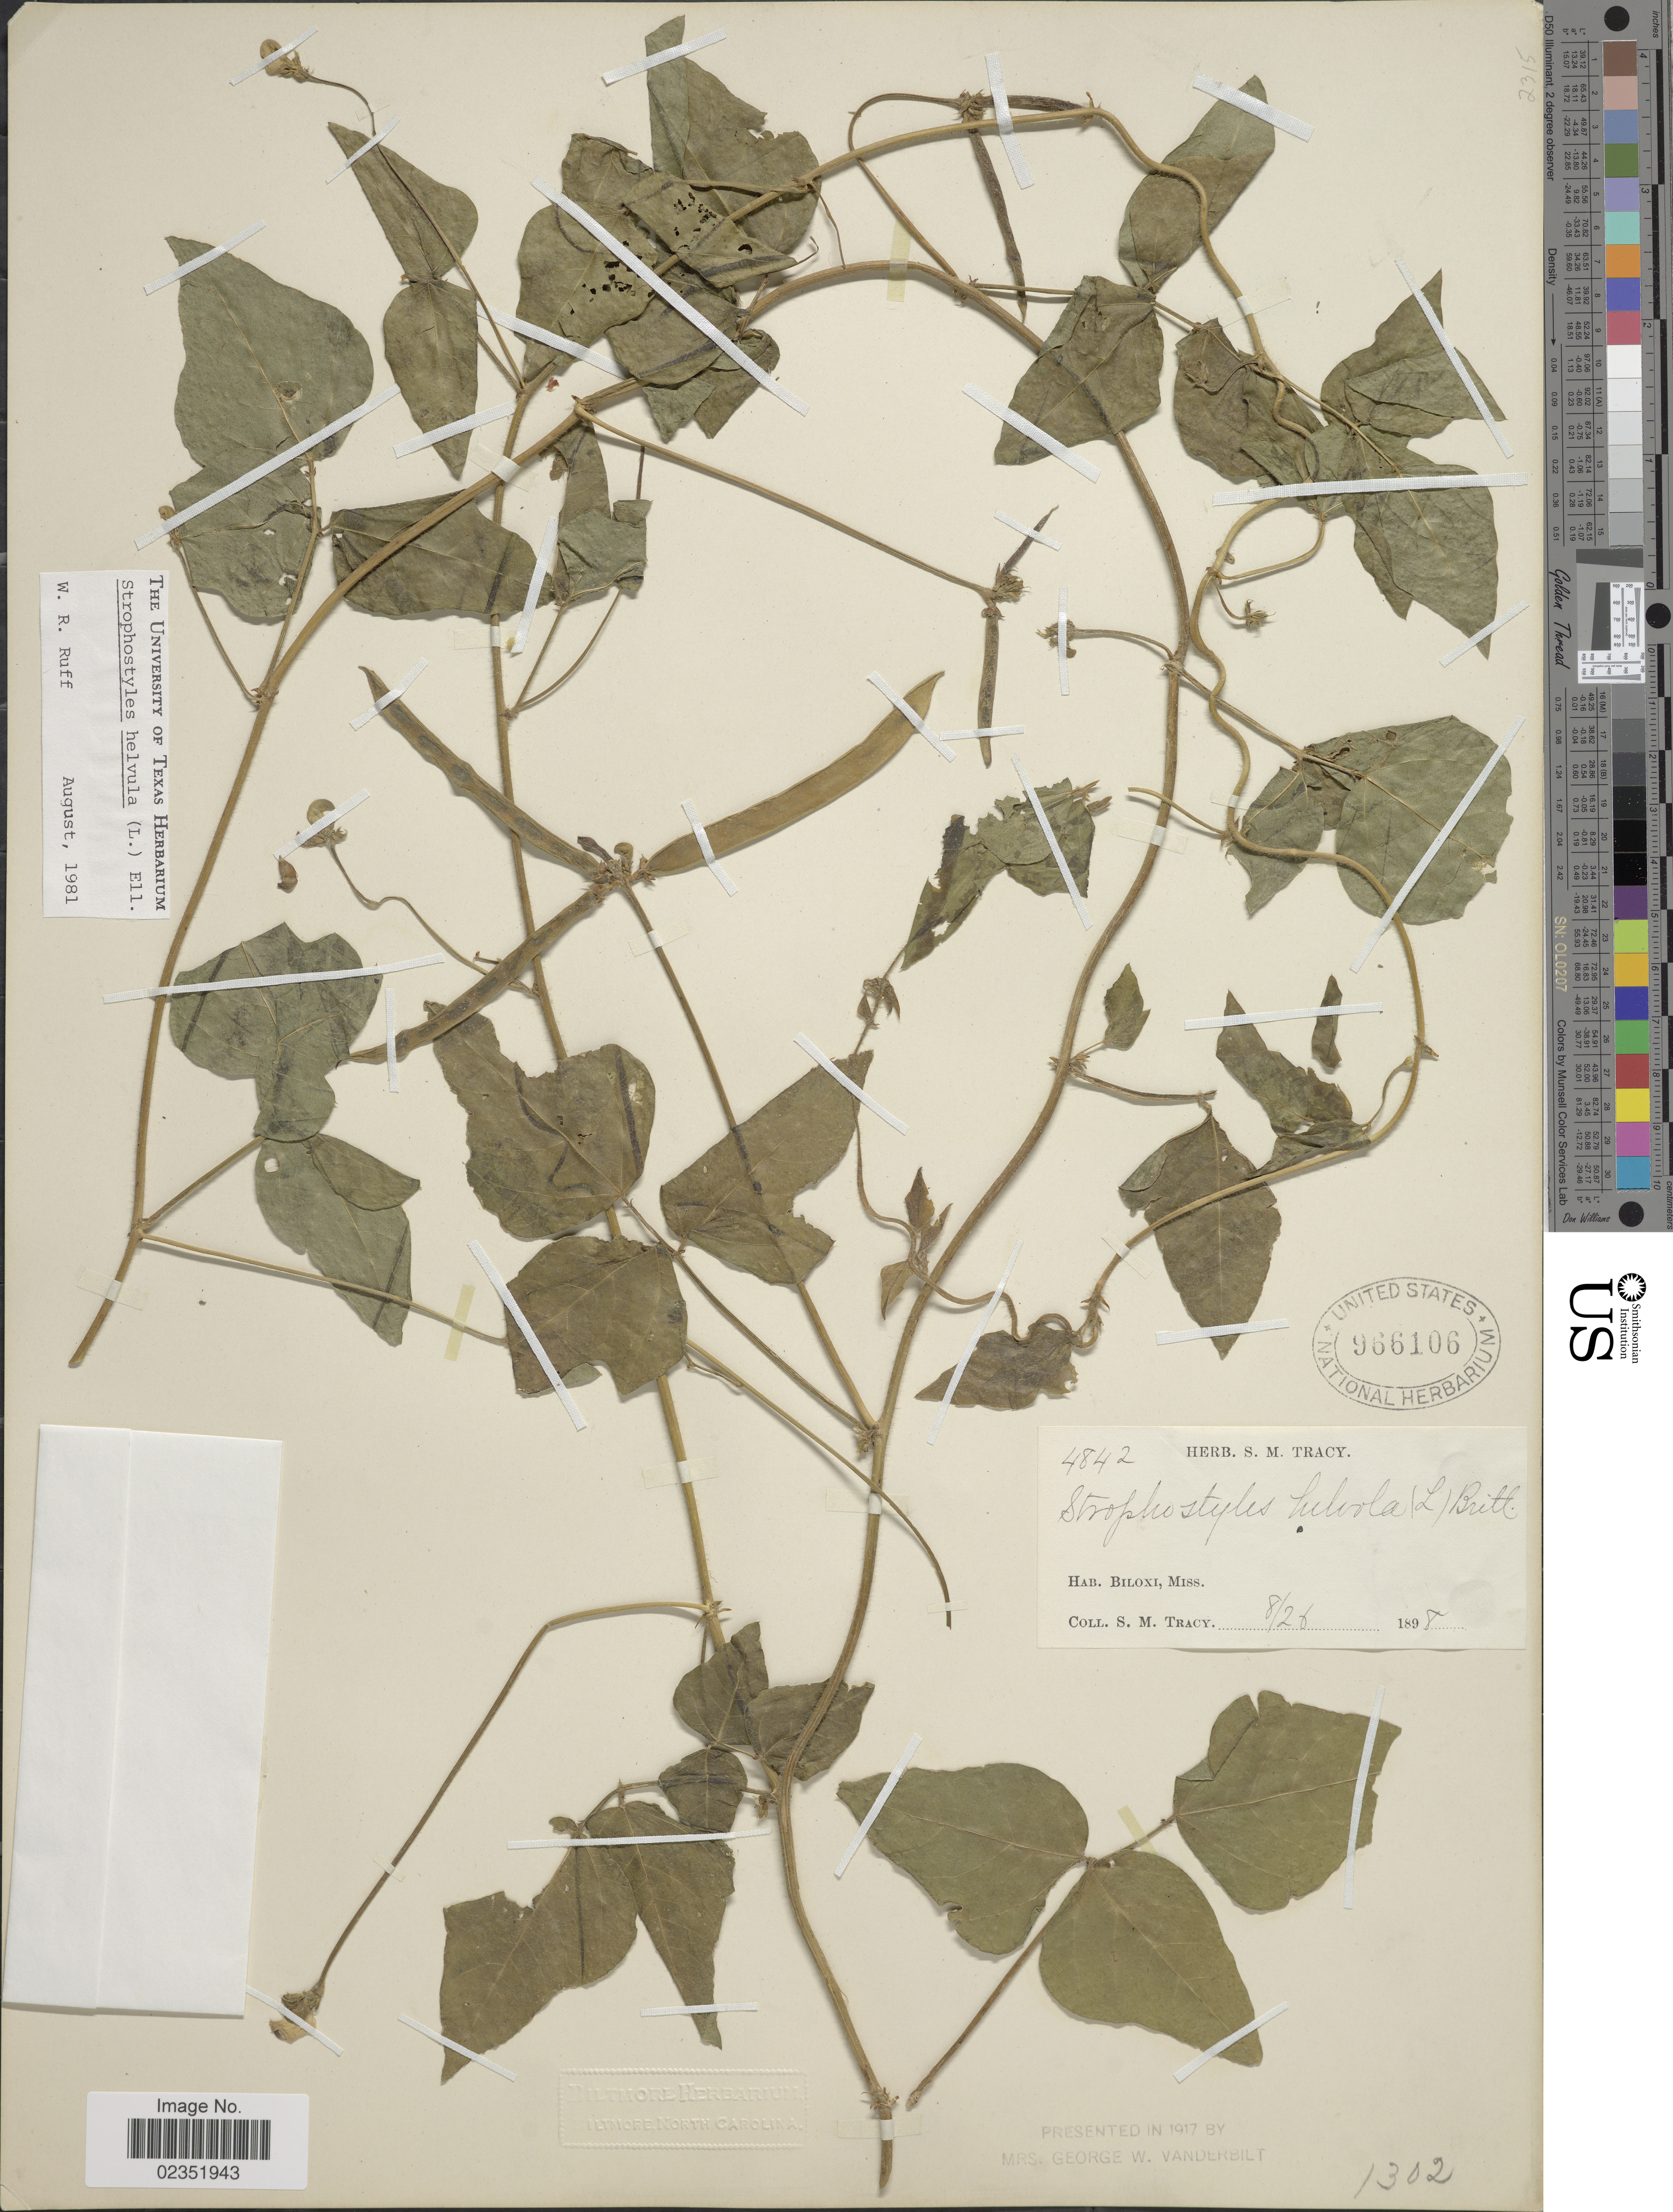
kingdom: Plantae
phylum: Tracheophyta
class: Magnoliopsida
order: Fabales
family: Fabaceae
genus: Strophostyles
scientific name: Strophostyles helvola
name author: (L.) Elliott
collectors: S. M. Tracy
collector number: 4842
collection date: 1898-08-26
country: United States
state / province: Mississippi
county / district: Harrison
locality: Biloxi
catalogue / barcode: US 966106